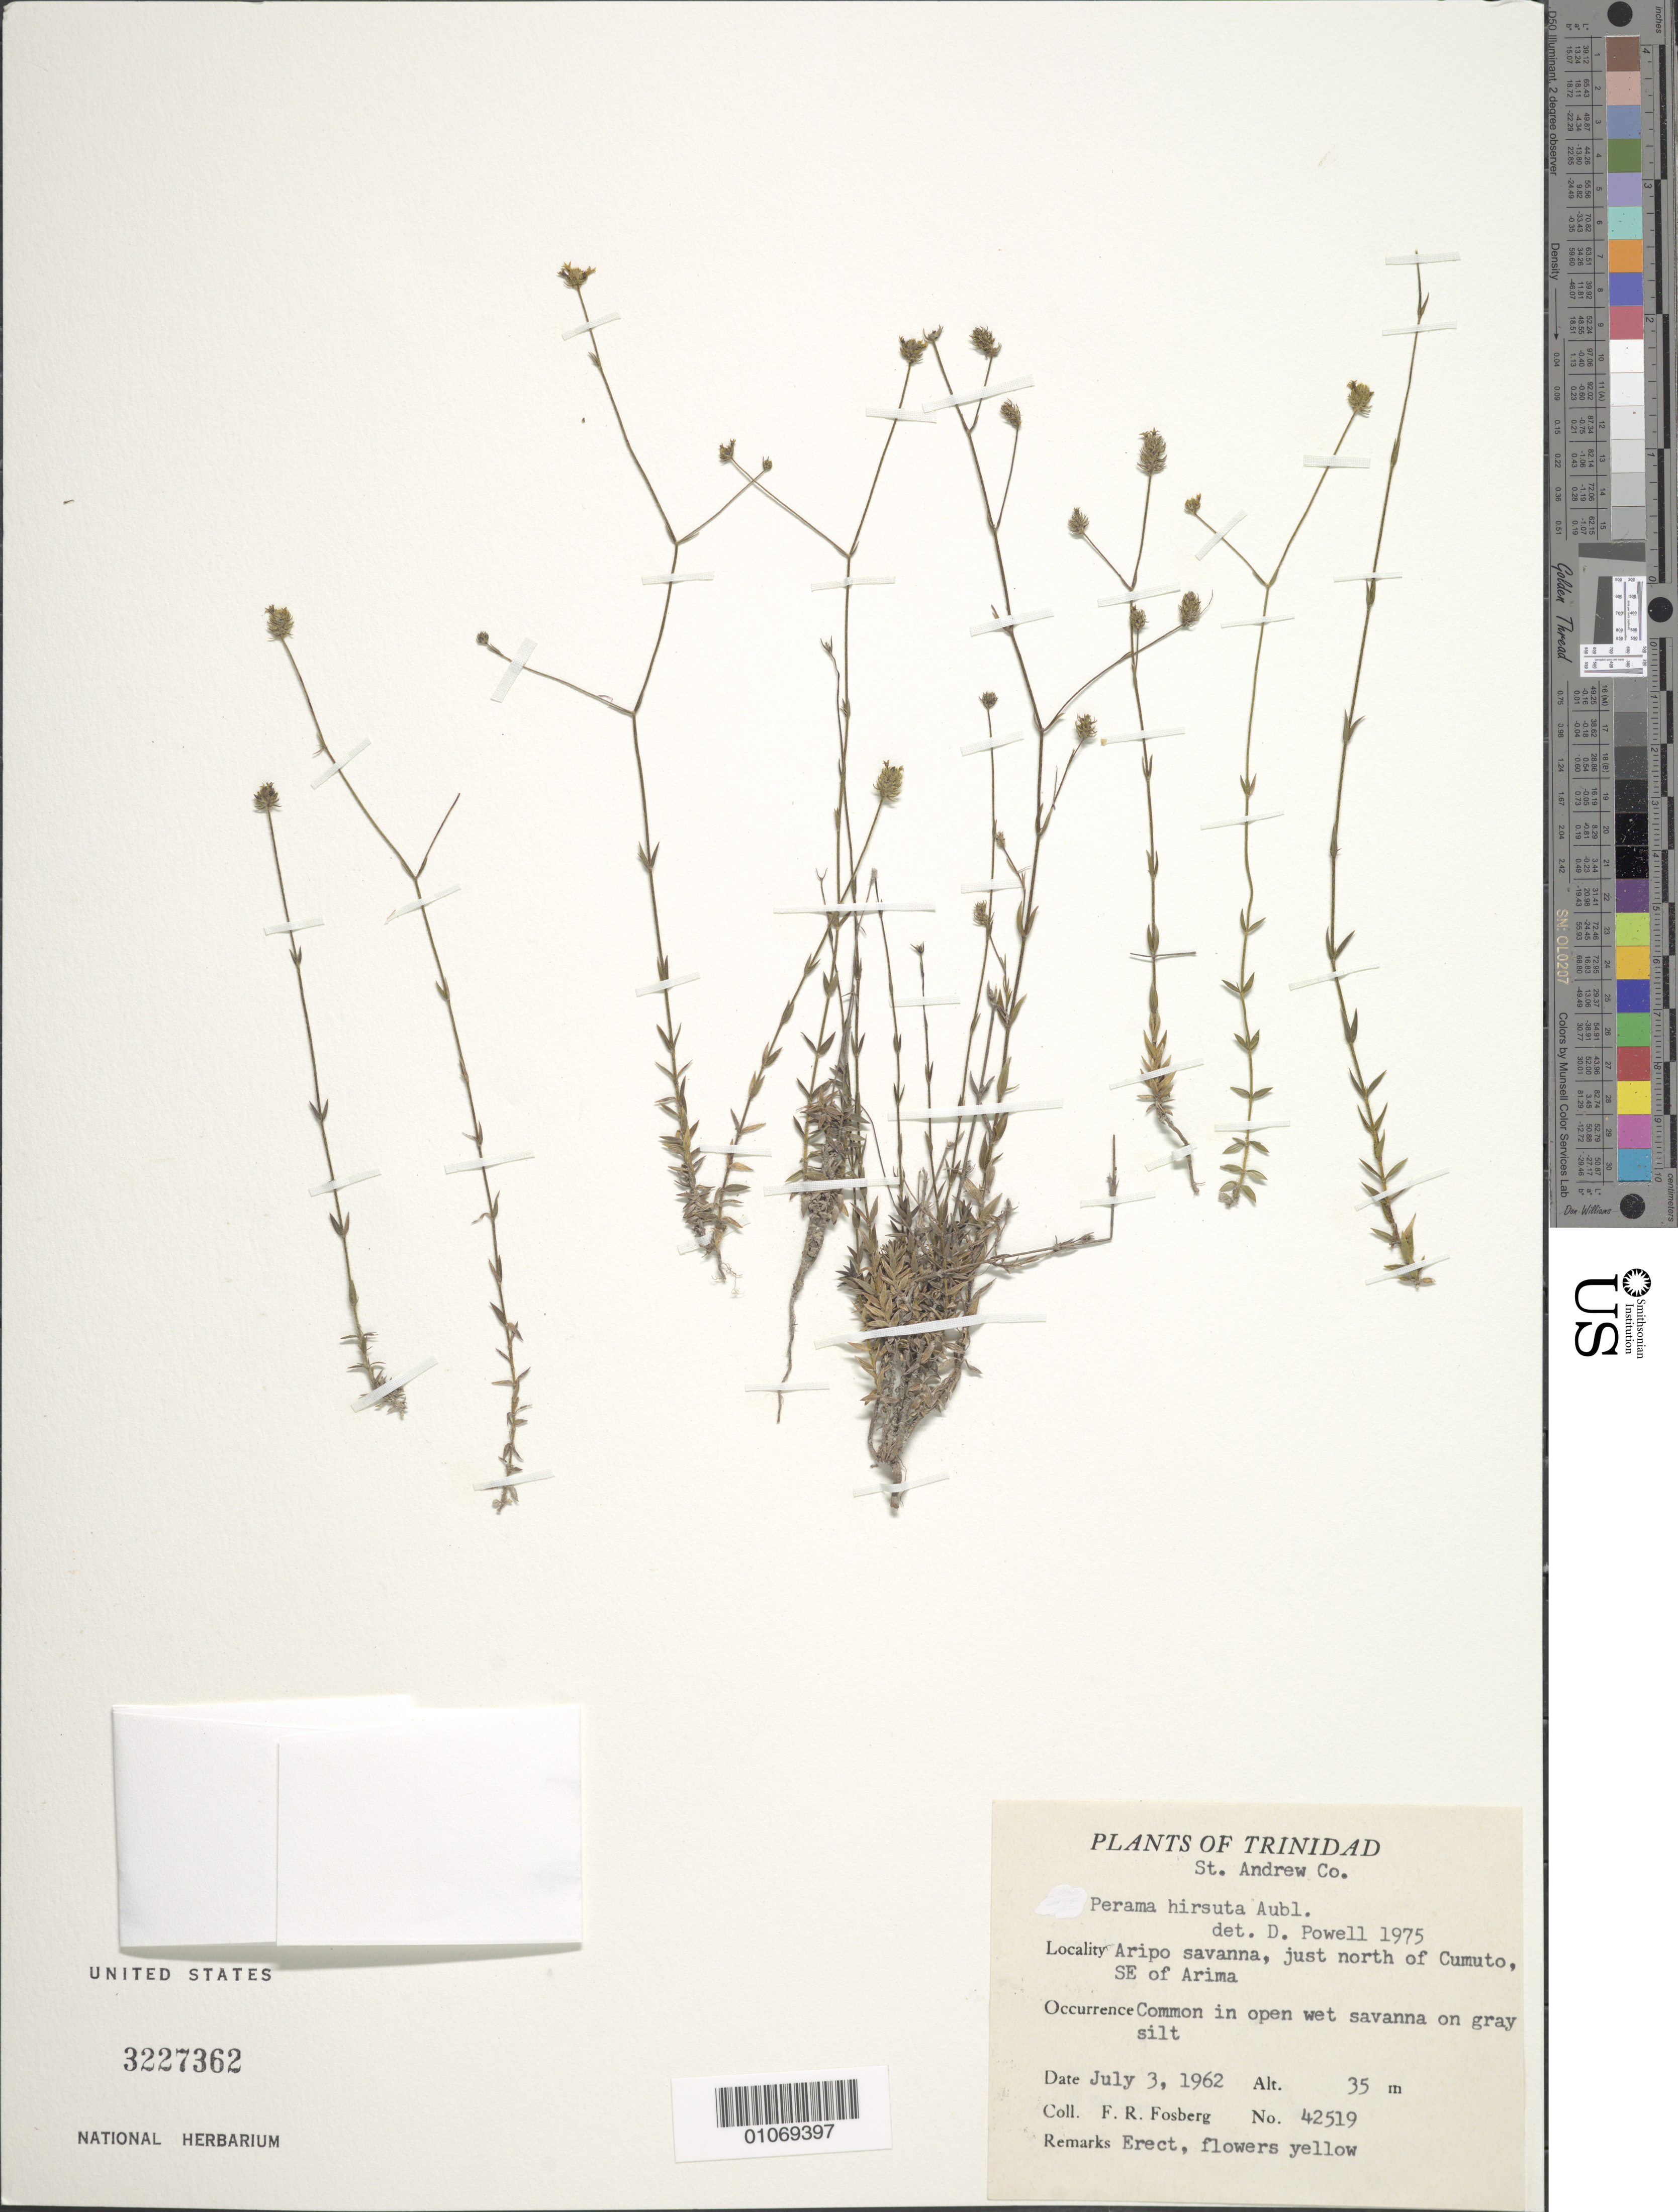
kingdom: Plantae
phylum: Tracheophyta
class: Magnoliopsida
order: Gentianales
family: Rubiaceae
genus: Perama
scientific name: Perama hirsuta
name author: Aubl.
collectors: F. R. Fosberg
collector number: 42519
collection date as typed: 03 Jul 1962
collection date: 1962-07-03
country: Trinidad and Tobago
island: Trinidad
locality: St. Andrew county, Aripo savanna, just north of Cumuto, southeast of Arima.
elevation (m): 35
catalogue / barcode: US 3227362